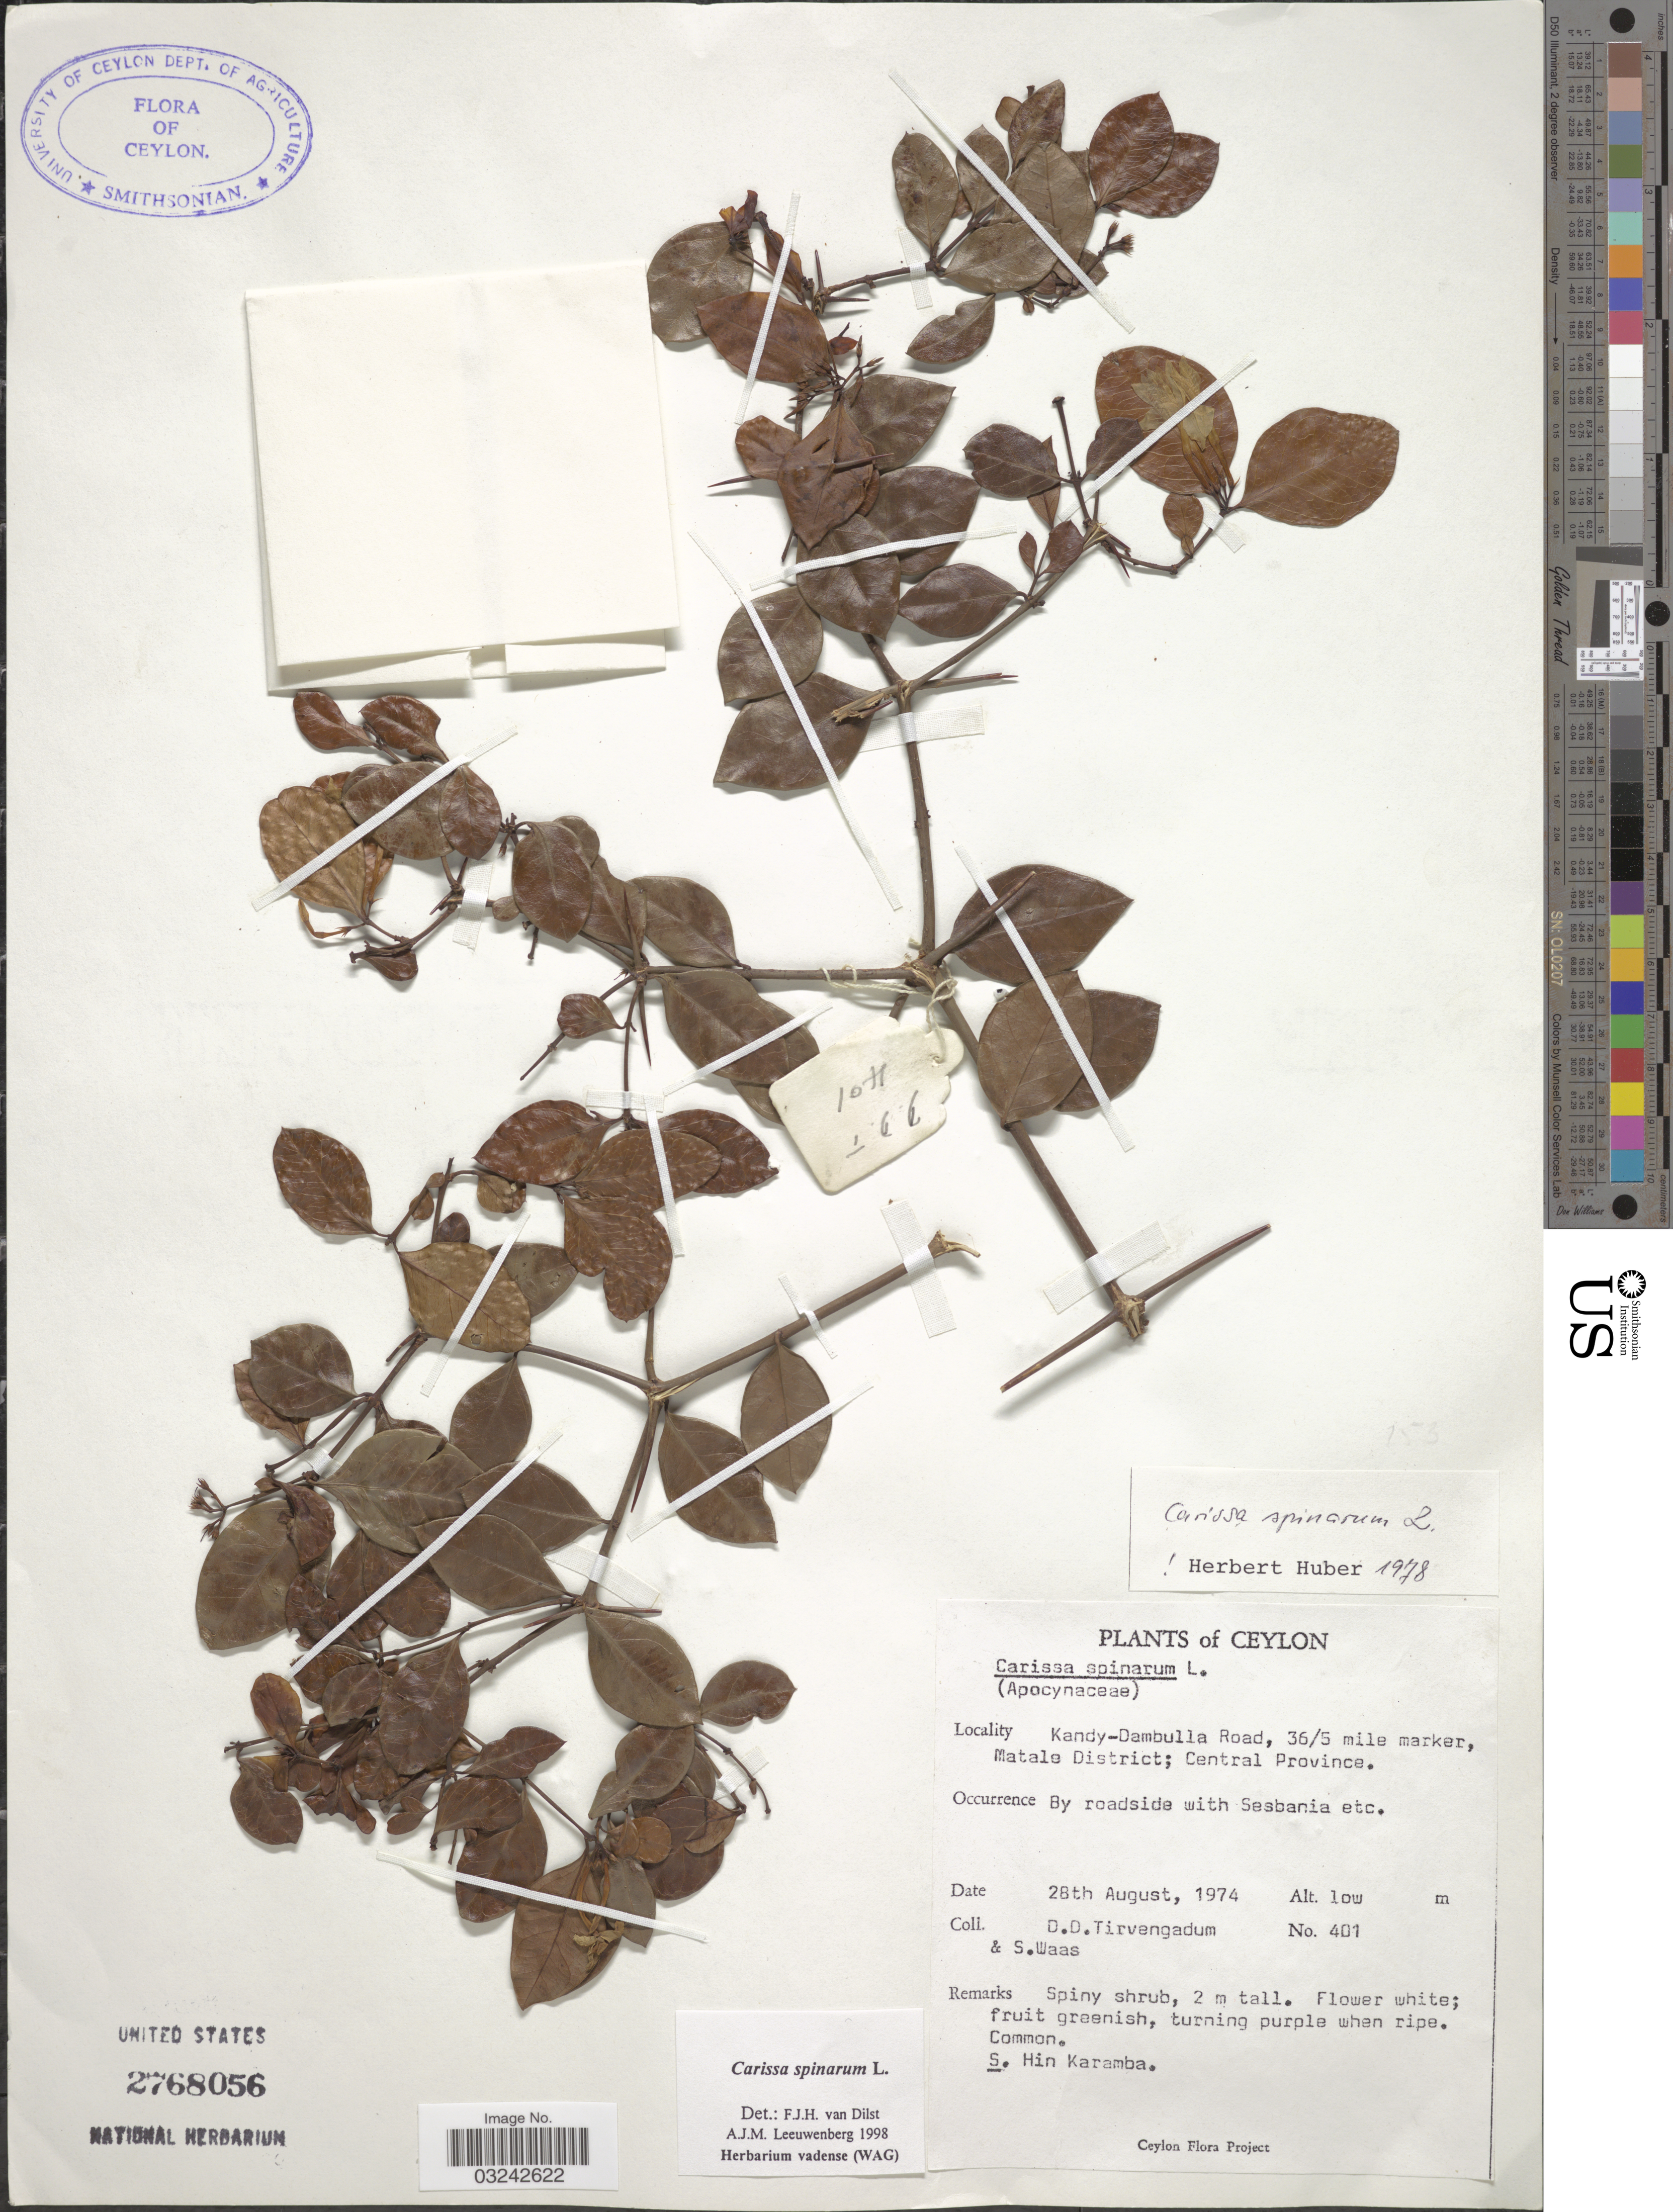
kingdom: Plantae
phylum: Tracheophyta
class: Magnoliopsida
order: Gentianales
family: Apocynaceae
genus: Carissa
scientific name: Carissa spinarum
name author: L.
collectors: D. Tirvengadum & S. Waas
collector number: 401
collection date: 1974-08-28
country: Sri Lanka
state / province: Central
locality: Ceylon. Kandy-Dambulla Road, 36/5 mile marker, Matale District.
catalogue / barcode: US 2768056